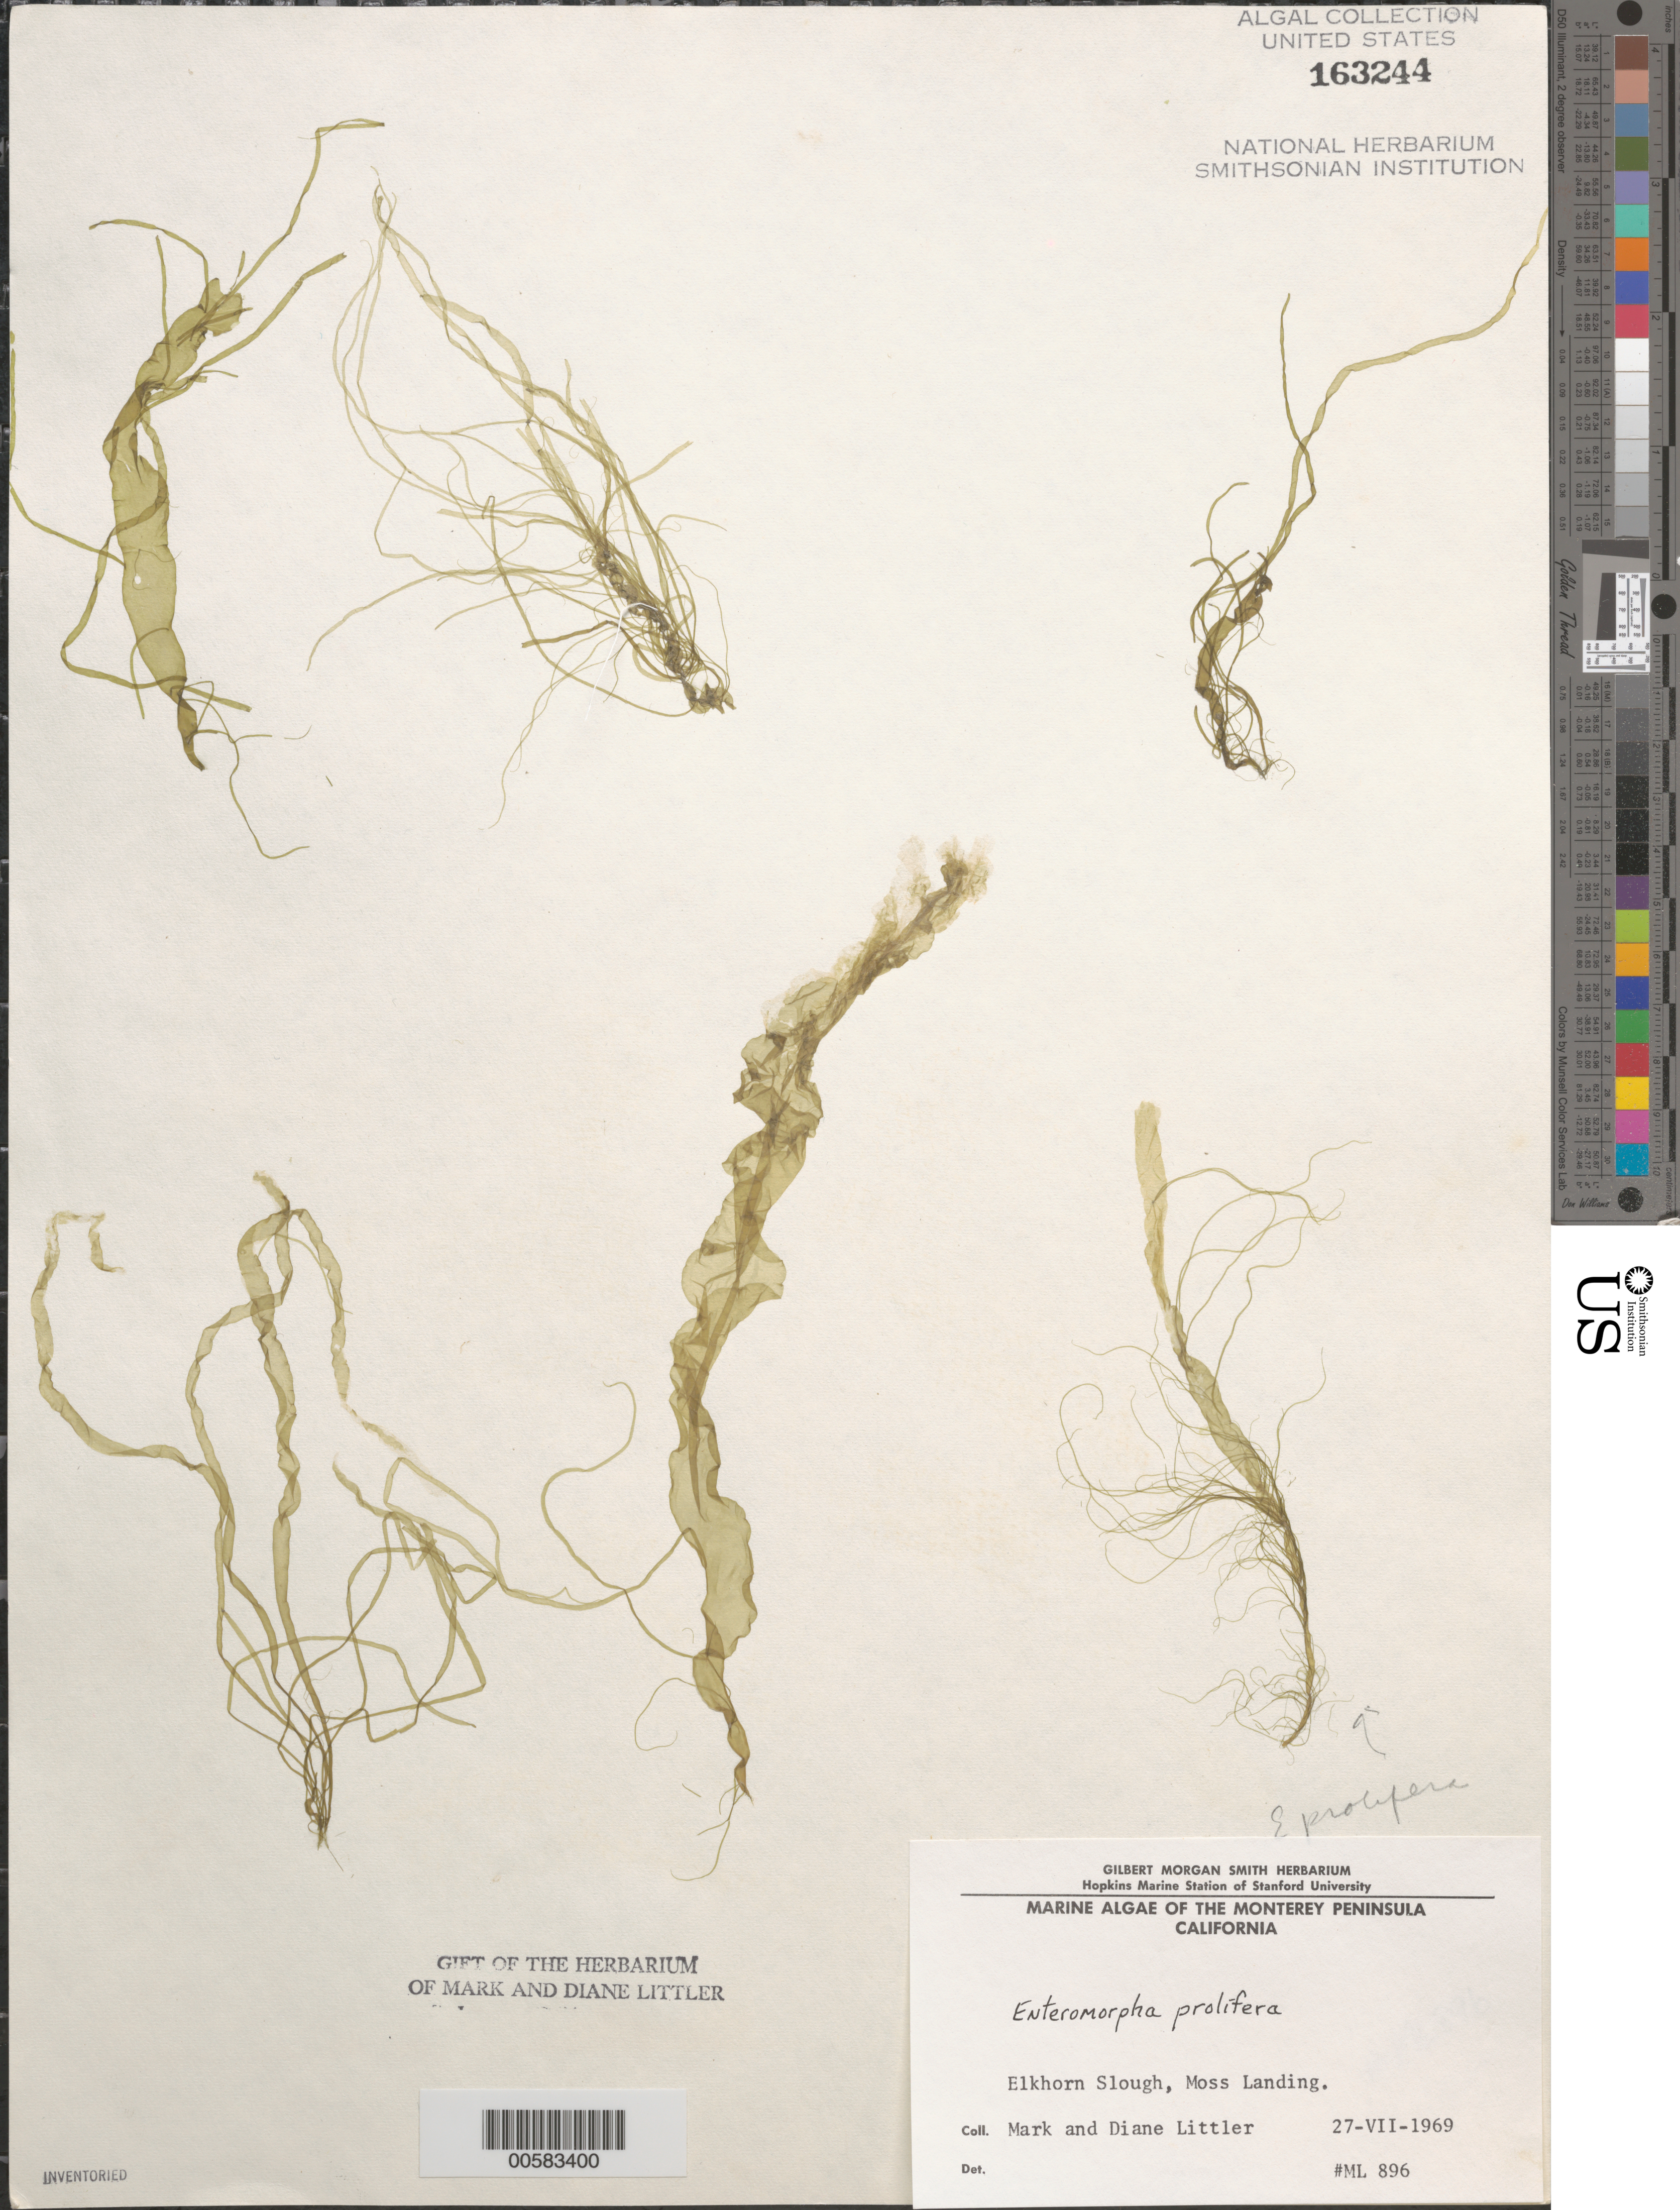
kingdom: Plantae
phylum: Chlorophyta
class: Ulvophyceae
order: Ulvales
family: Ulvaceae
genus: Ulva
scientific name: Ulva prolifera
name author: O.F. Müller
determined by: Algae name updating Project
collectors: M. M. Littler & D. S. Littler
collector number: ML 896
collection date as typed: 27 Jul 1969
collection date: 1969-07-27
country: United States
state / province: California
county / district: Monterey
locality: Elkhorn Slough, Moss Landing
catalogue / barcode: US 163244